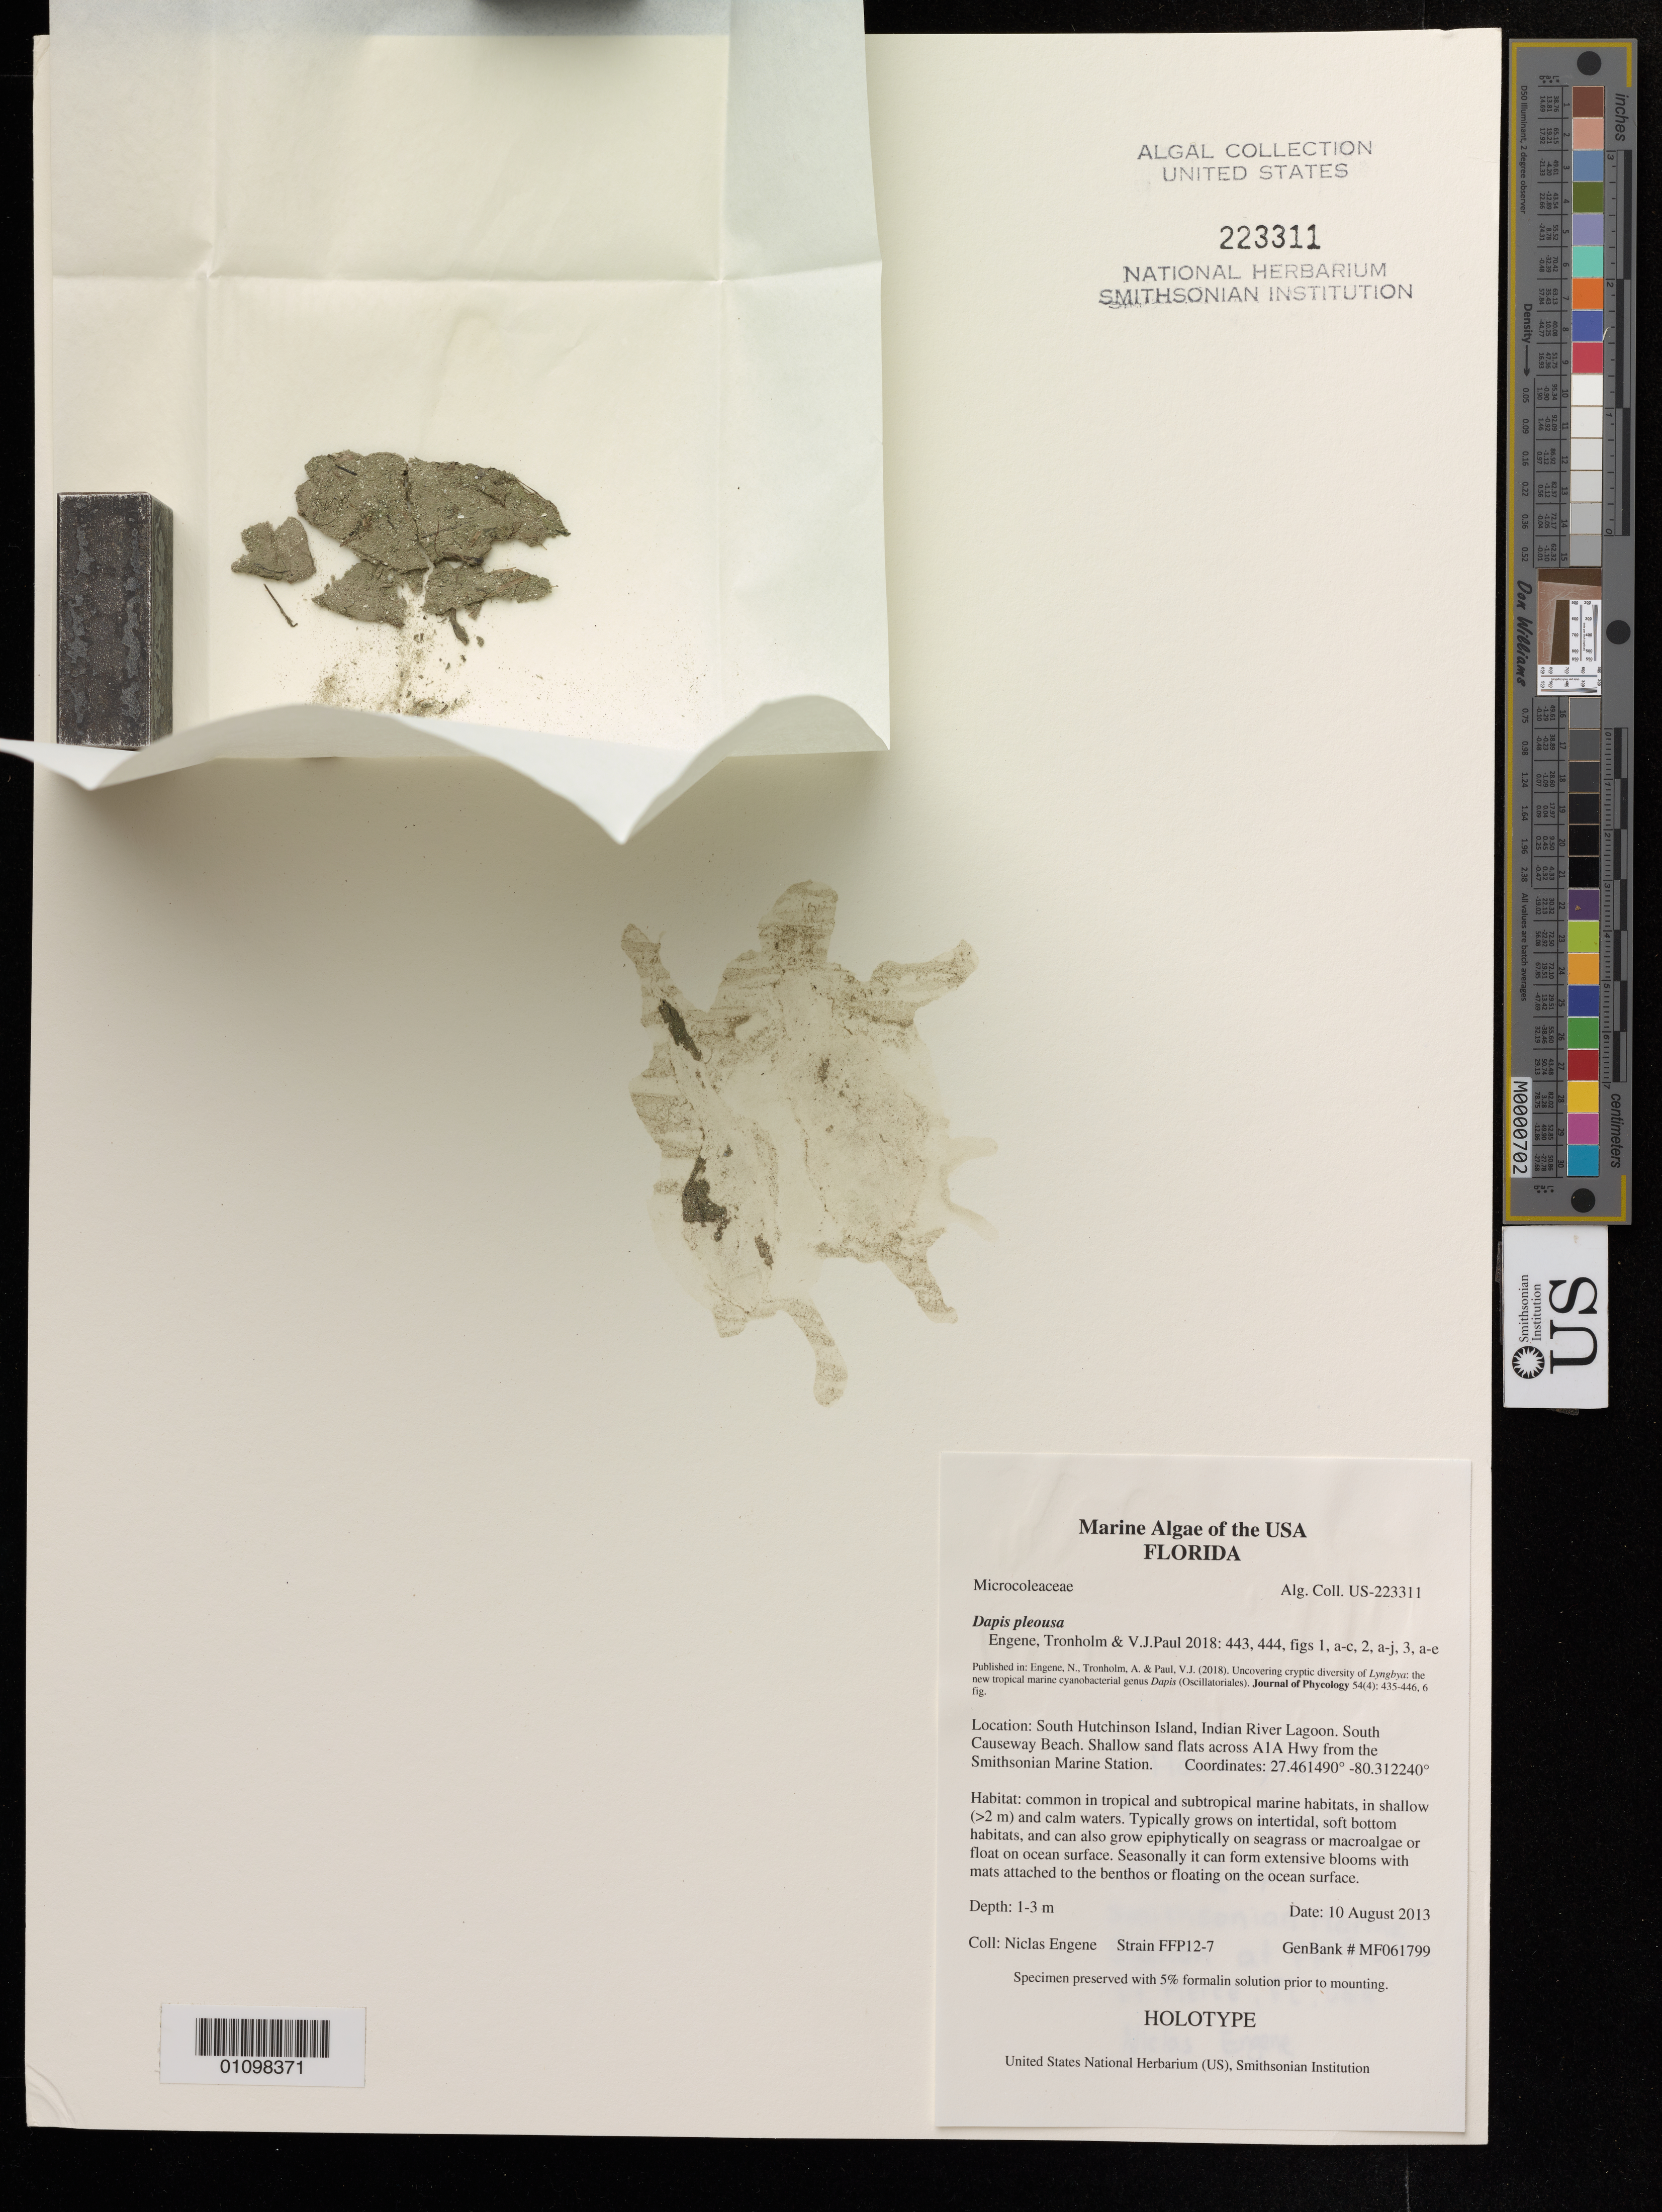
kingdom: Bacteria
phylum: Cyanobacteria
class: Cyanobacteriia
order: Cyanobacteriales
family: Microcoleaceae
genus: Dapis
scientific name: Dapis pleousa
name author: Engene et al.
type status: Holotype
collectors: N. Engene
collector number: FFP12-7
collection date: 2013-08-10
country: United States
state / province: Florida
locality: South Hutchinson Island, Indian River Lagoon. South Causeway Beach. Shallow sand flats across A1A Hwy from the Smithsonian Marine Station.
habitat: Common in tropical and subtropical marine habitats, in shallow (>2 m) and calm waters.Typically grows on intertidal, soft bottom habitats and can also grow epiphytically on seagrass or macroalgae or float on ocean surface.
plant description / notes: GenBank # MF061799. Specimen preserved with 5% formalin solution prior to mounting.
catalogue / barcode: US 223311